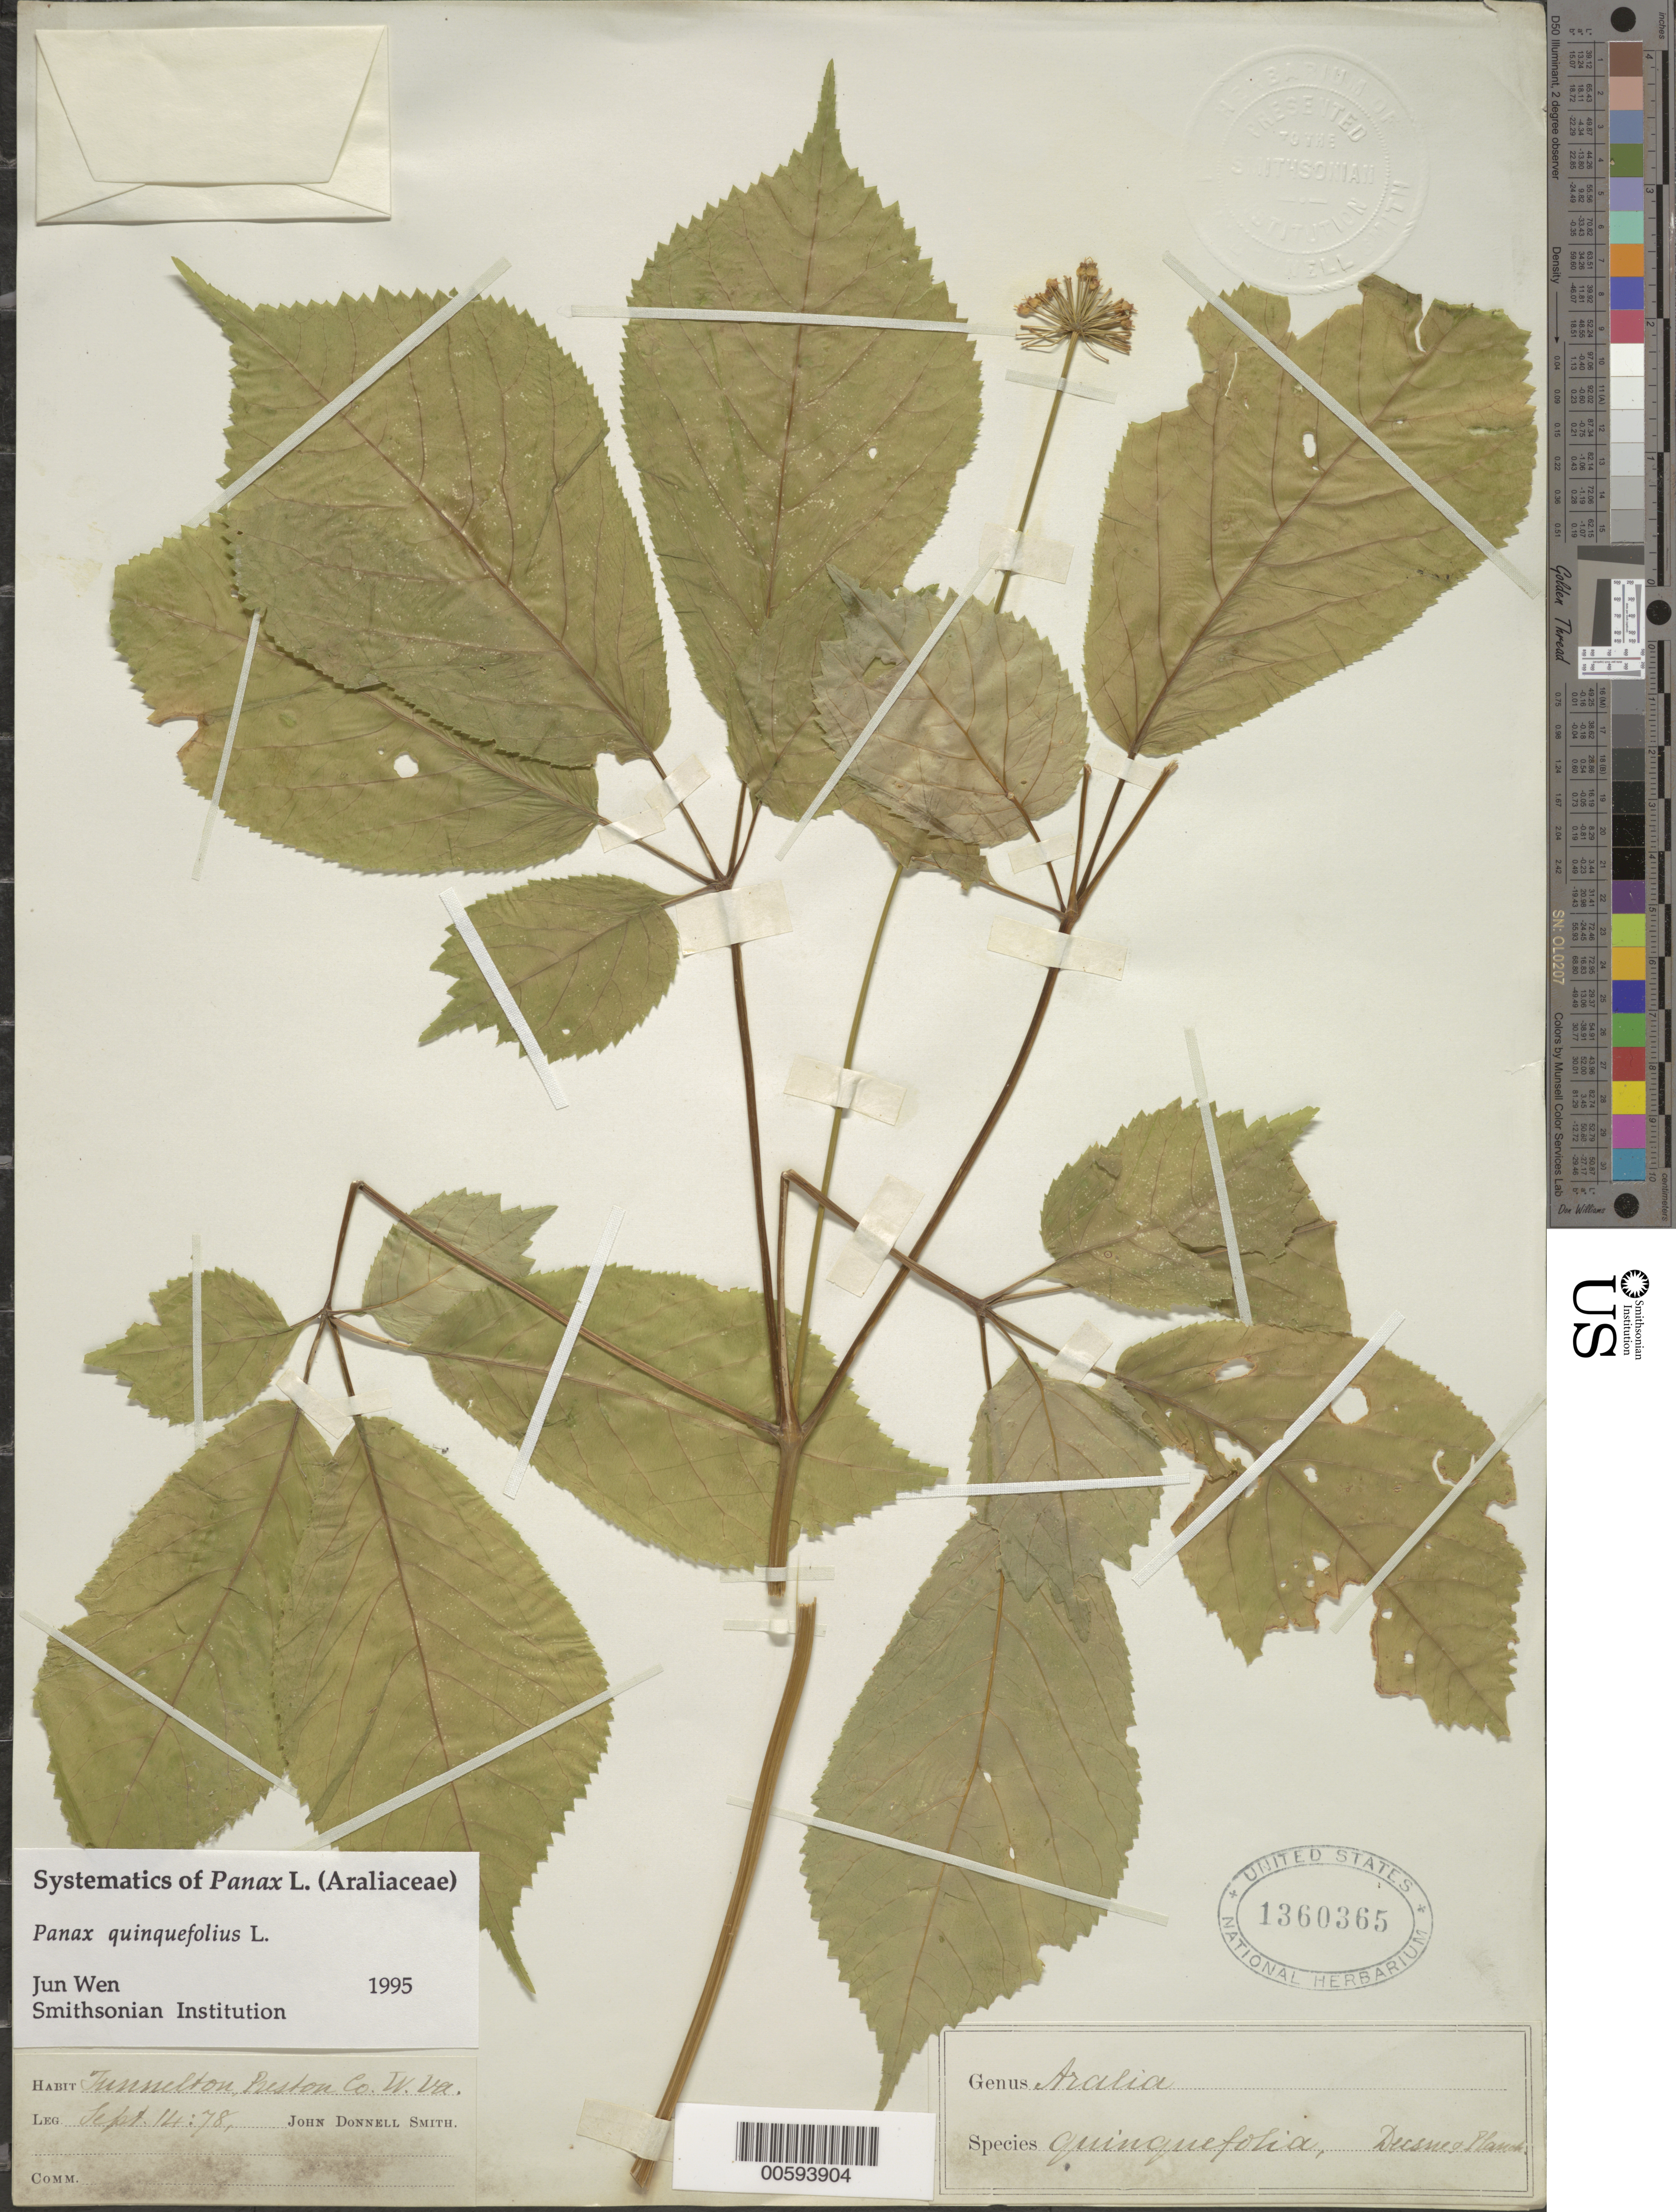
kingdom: Plantae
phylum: Tracheophyta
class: Magnoliopsida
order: Apiales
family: Araliaceae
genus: Panax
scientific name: Panax quinquefolius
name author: L.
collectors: J. Donnell Smith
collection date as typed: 14 Sep 1878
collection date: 1878-09-14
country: United States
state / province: West Virginia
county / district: Preston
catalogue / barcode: US 1360365